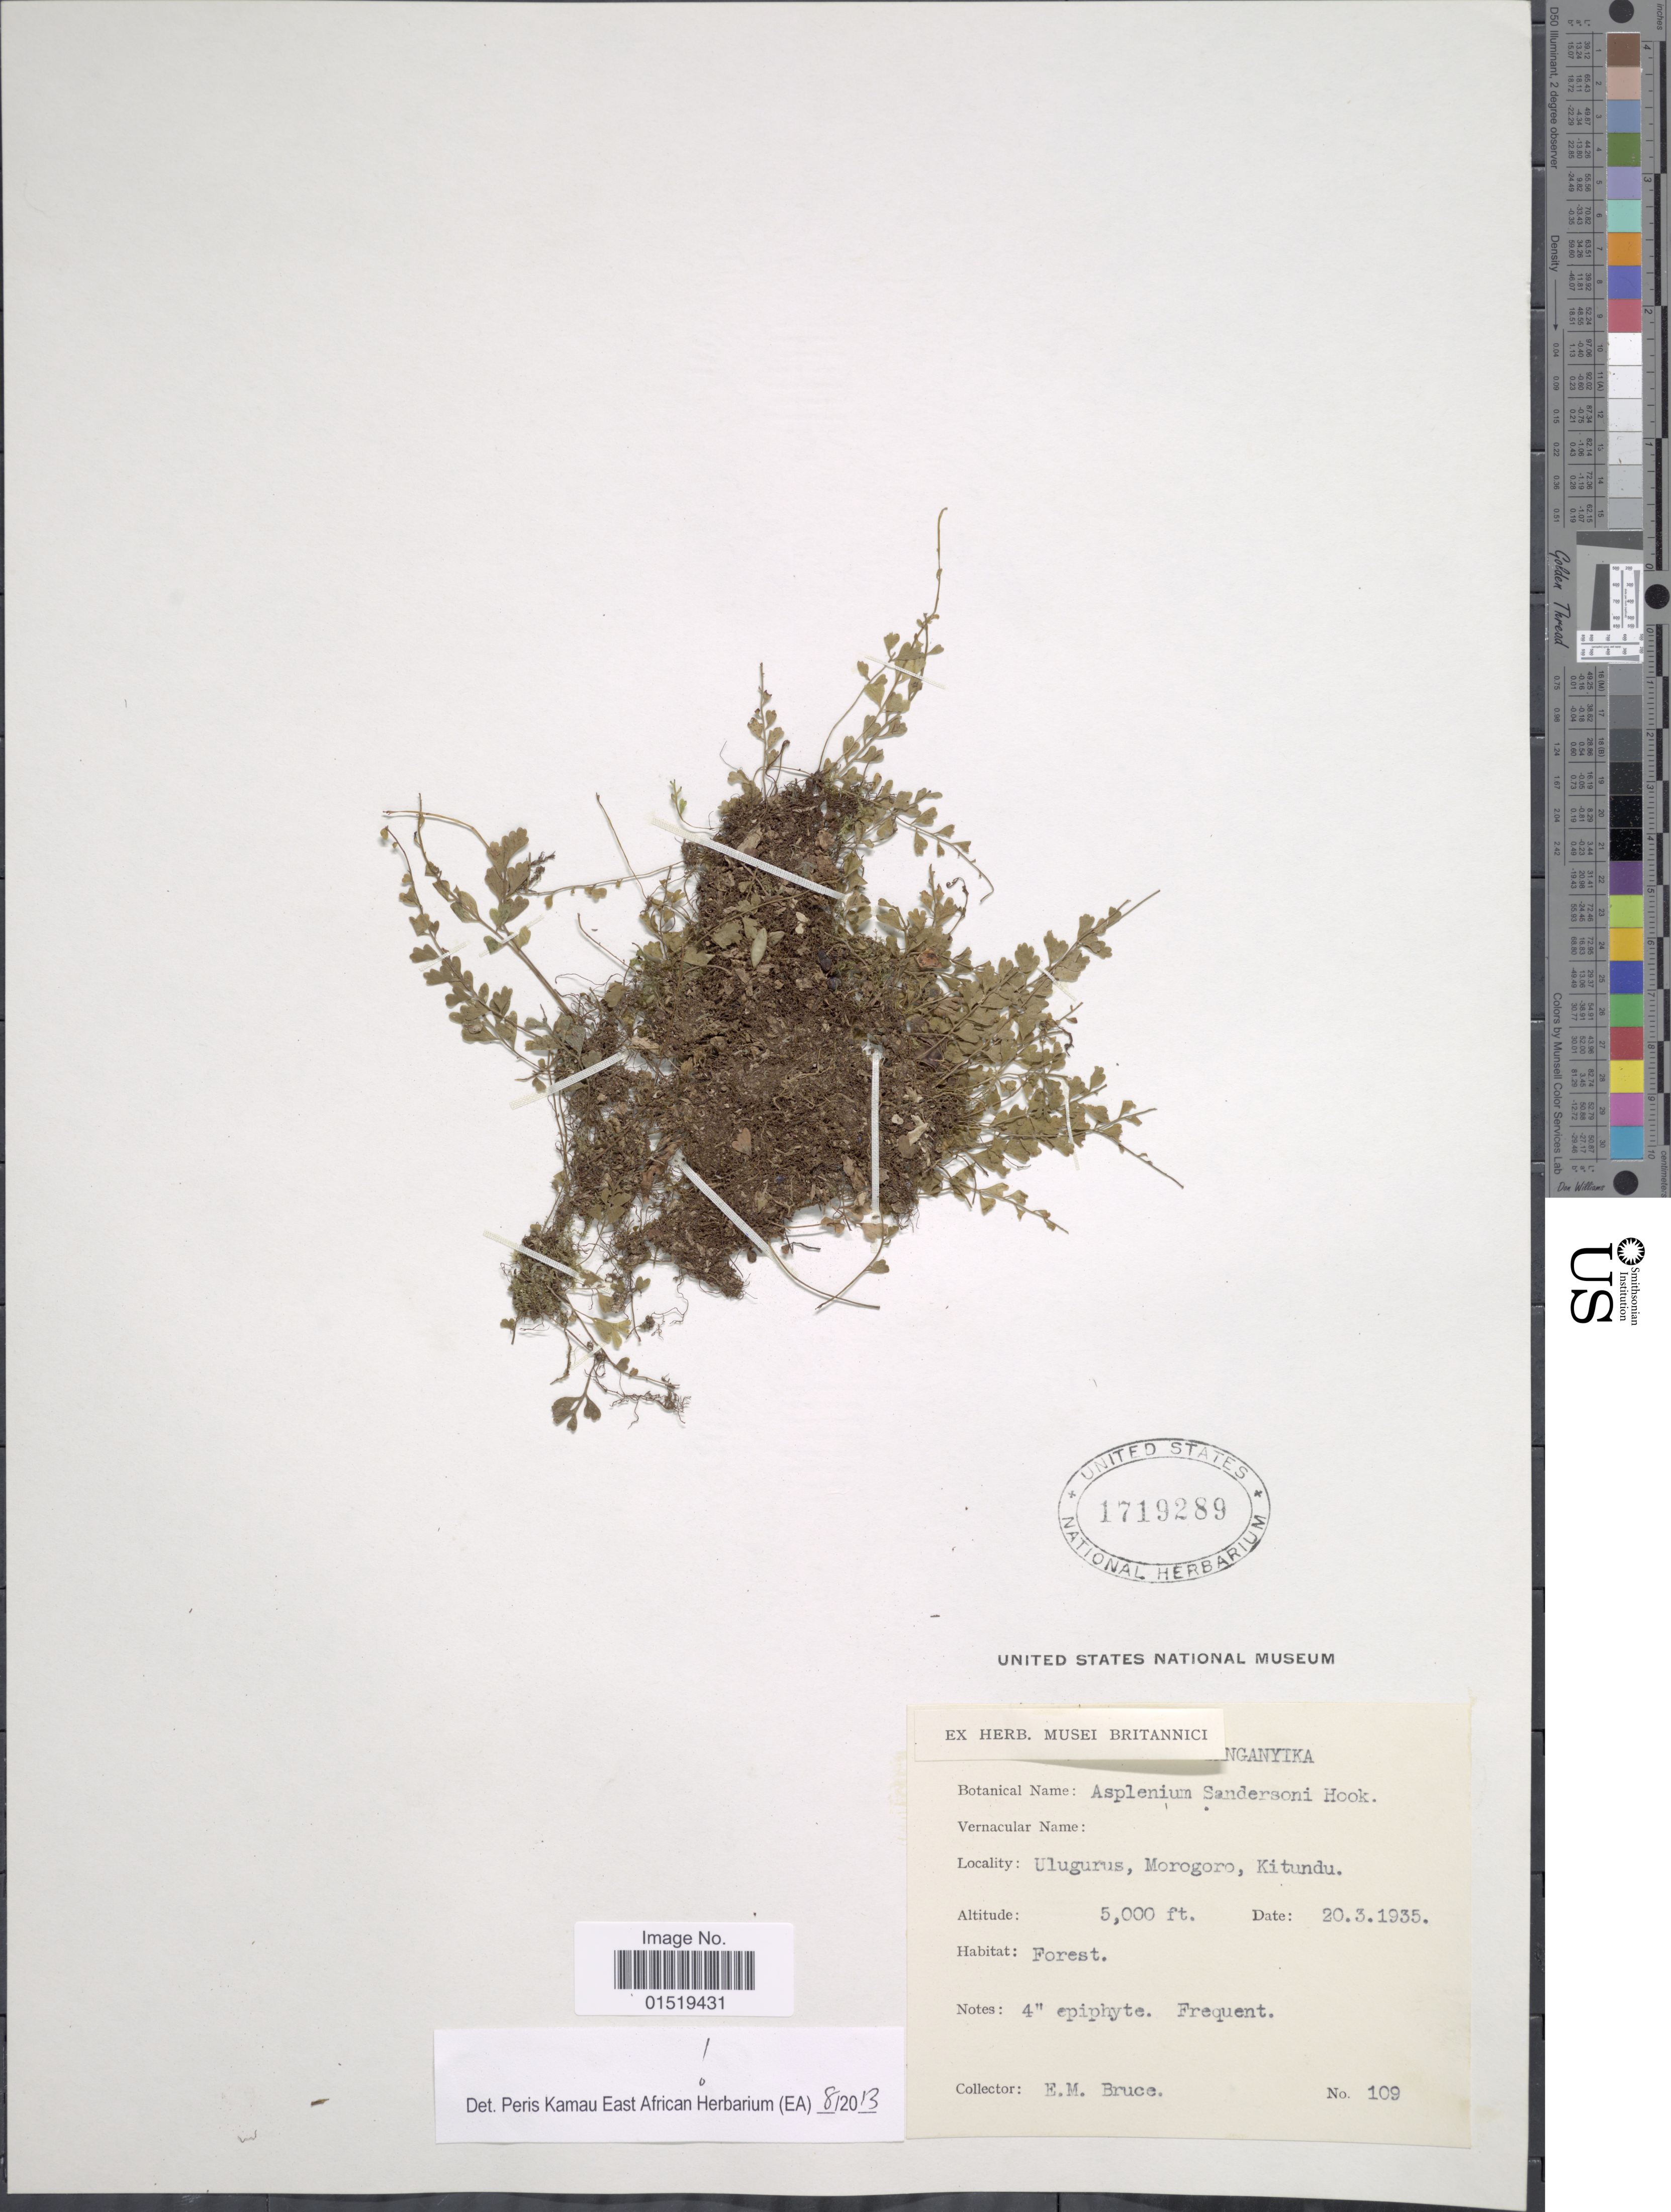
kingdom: Plantae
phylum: Tracheophyta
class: Polypodiopsida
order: Polypodiales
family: Aspleniaceae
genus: Asplenium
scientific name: Asplenium sandersonii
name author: Hook.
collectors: E. Bruce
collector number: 109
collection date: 1935-03-20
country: Tanzania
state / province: Morogoro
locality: Tanganyika. Ulugurus, Morogoro, Kitundu.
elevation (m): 1524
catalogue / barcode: US 1719289